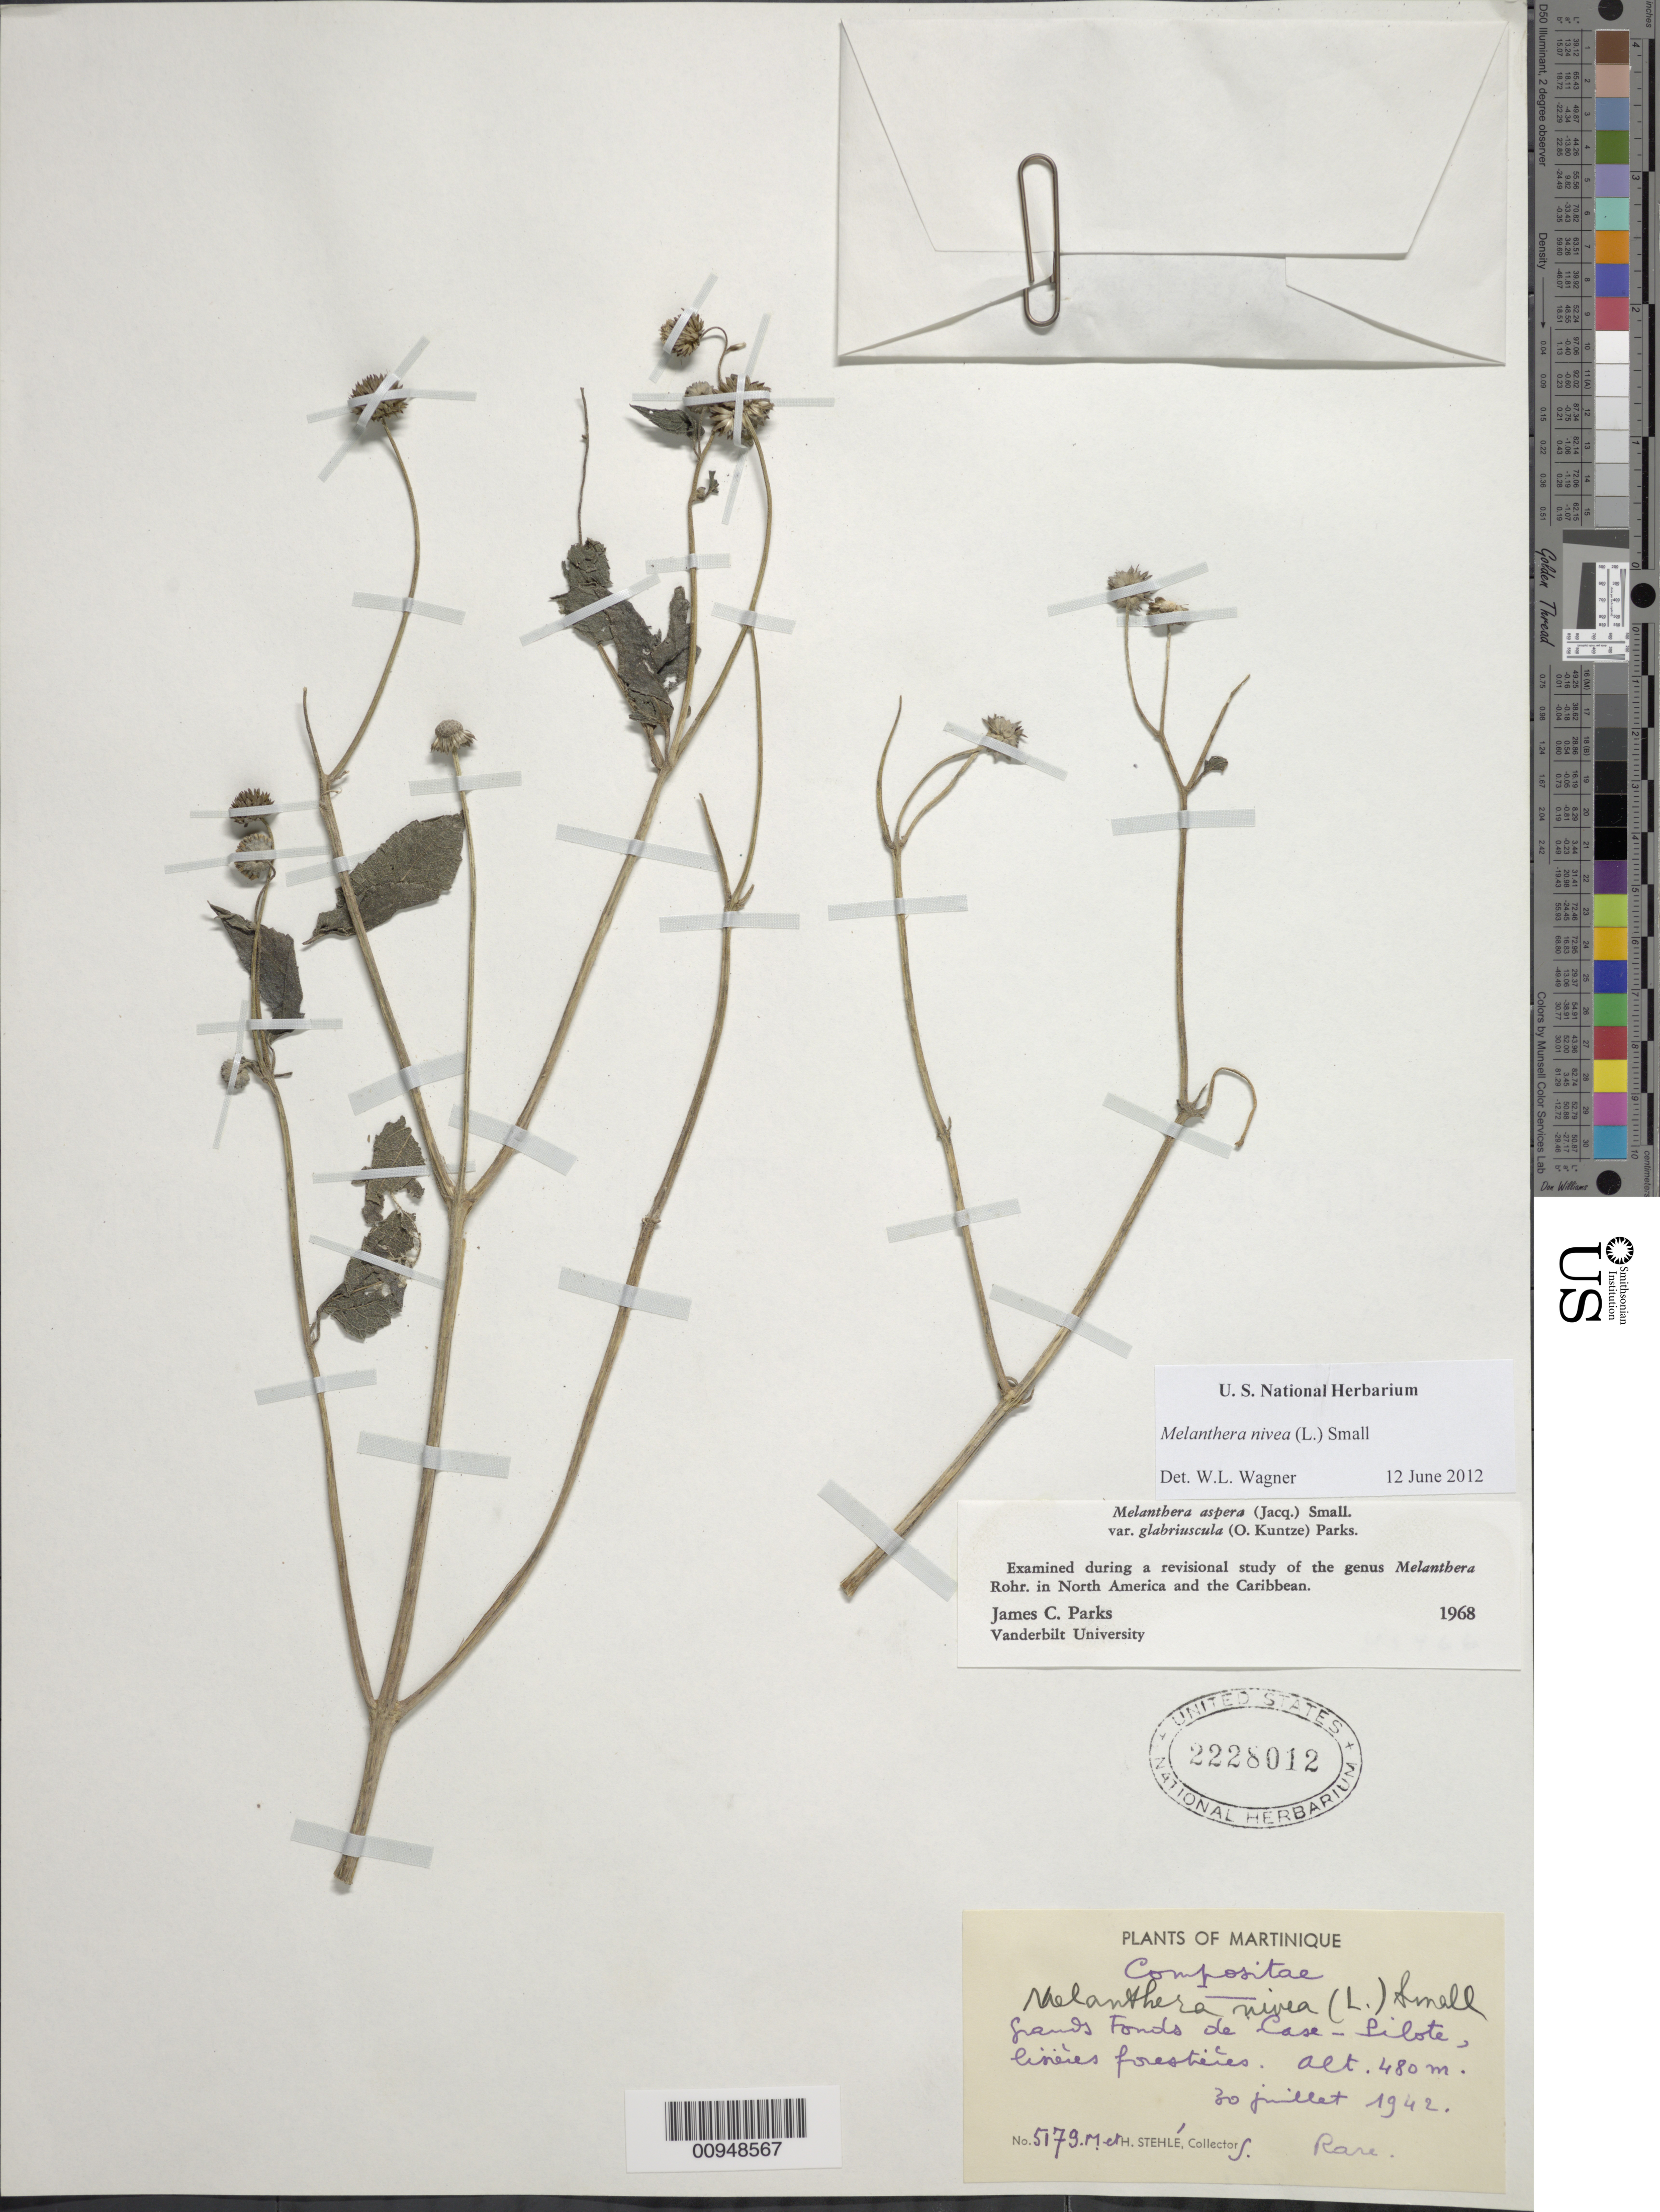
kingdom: Plantae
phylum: Tracheophyta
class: Magnoliopsida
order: Asterales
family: Asteraceae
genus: Melanthera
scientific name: Melanthera nivea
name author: (L.) Small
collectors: H. Stehlé & M. Stehlé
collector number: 5179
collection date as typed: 30 Jul 1942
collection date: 1942-07-30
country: Martinique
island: Martinique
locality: Grands Fonds de Case Pilote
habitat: Lineíres foresteies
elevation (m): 480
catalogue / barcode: US 2228012